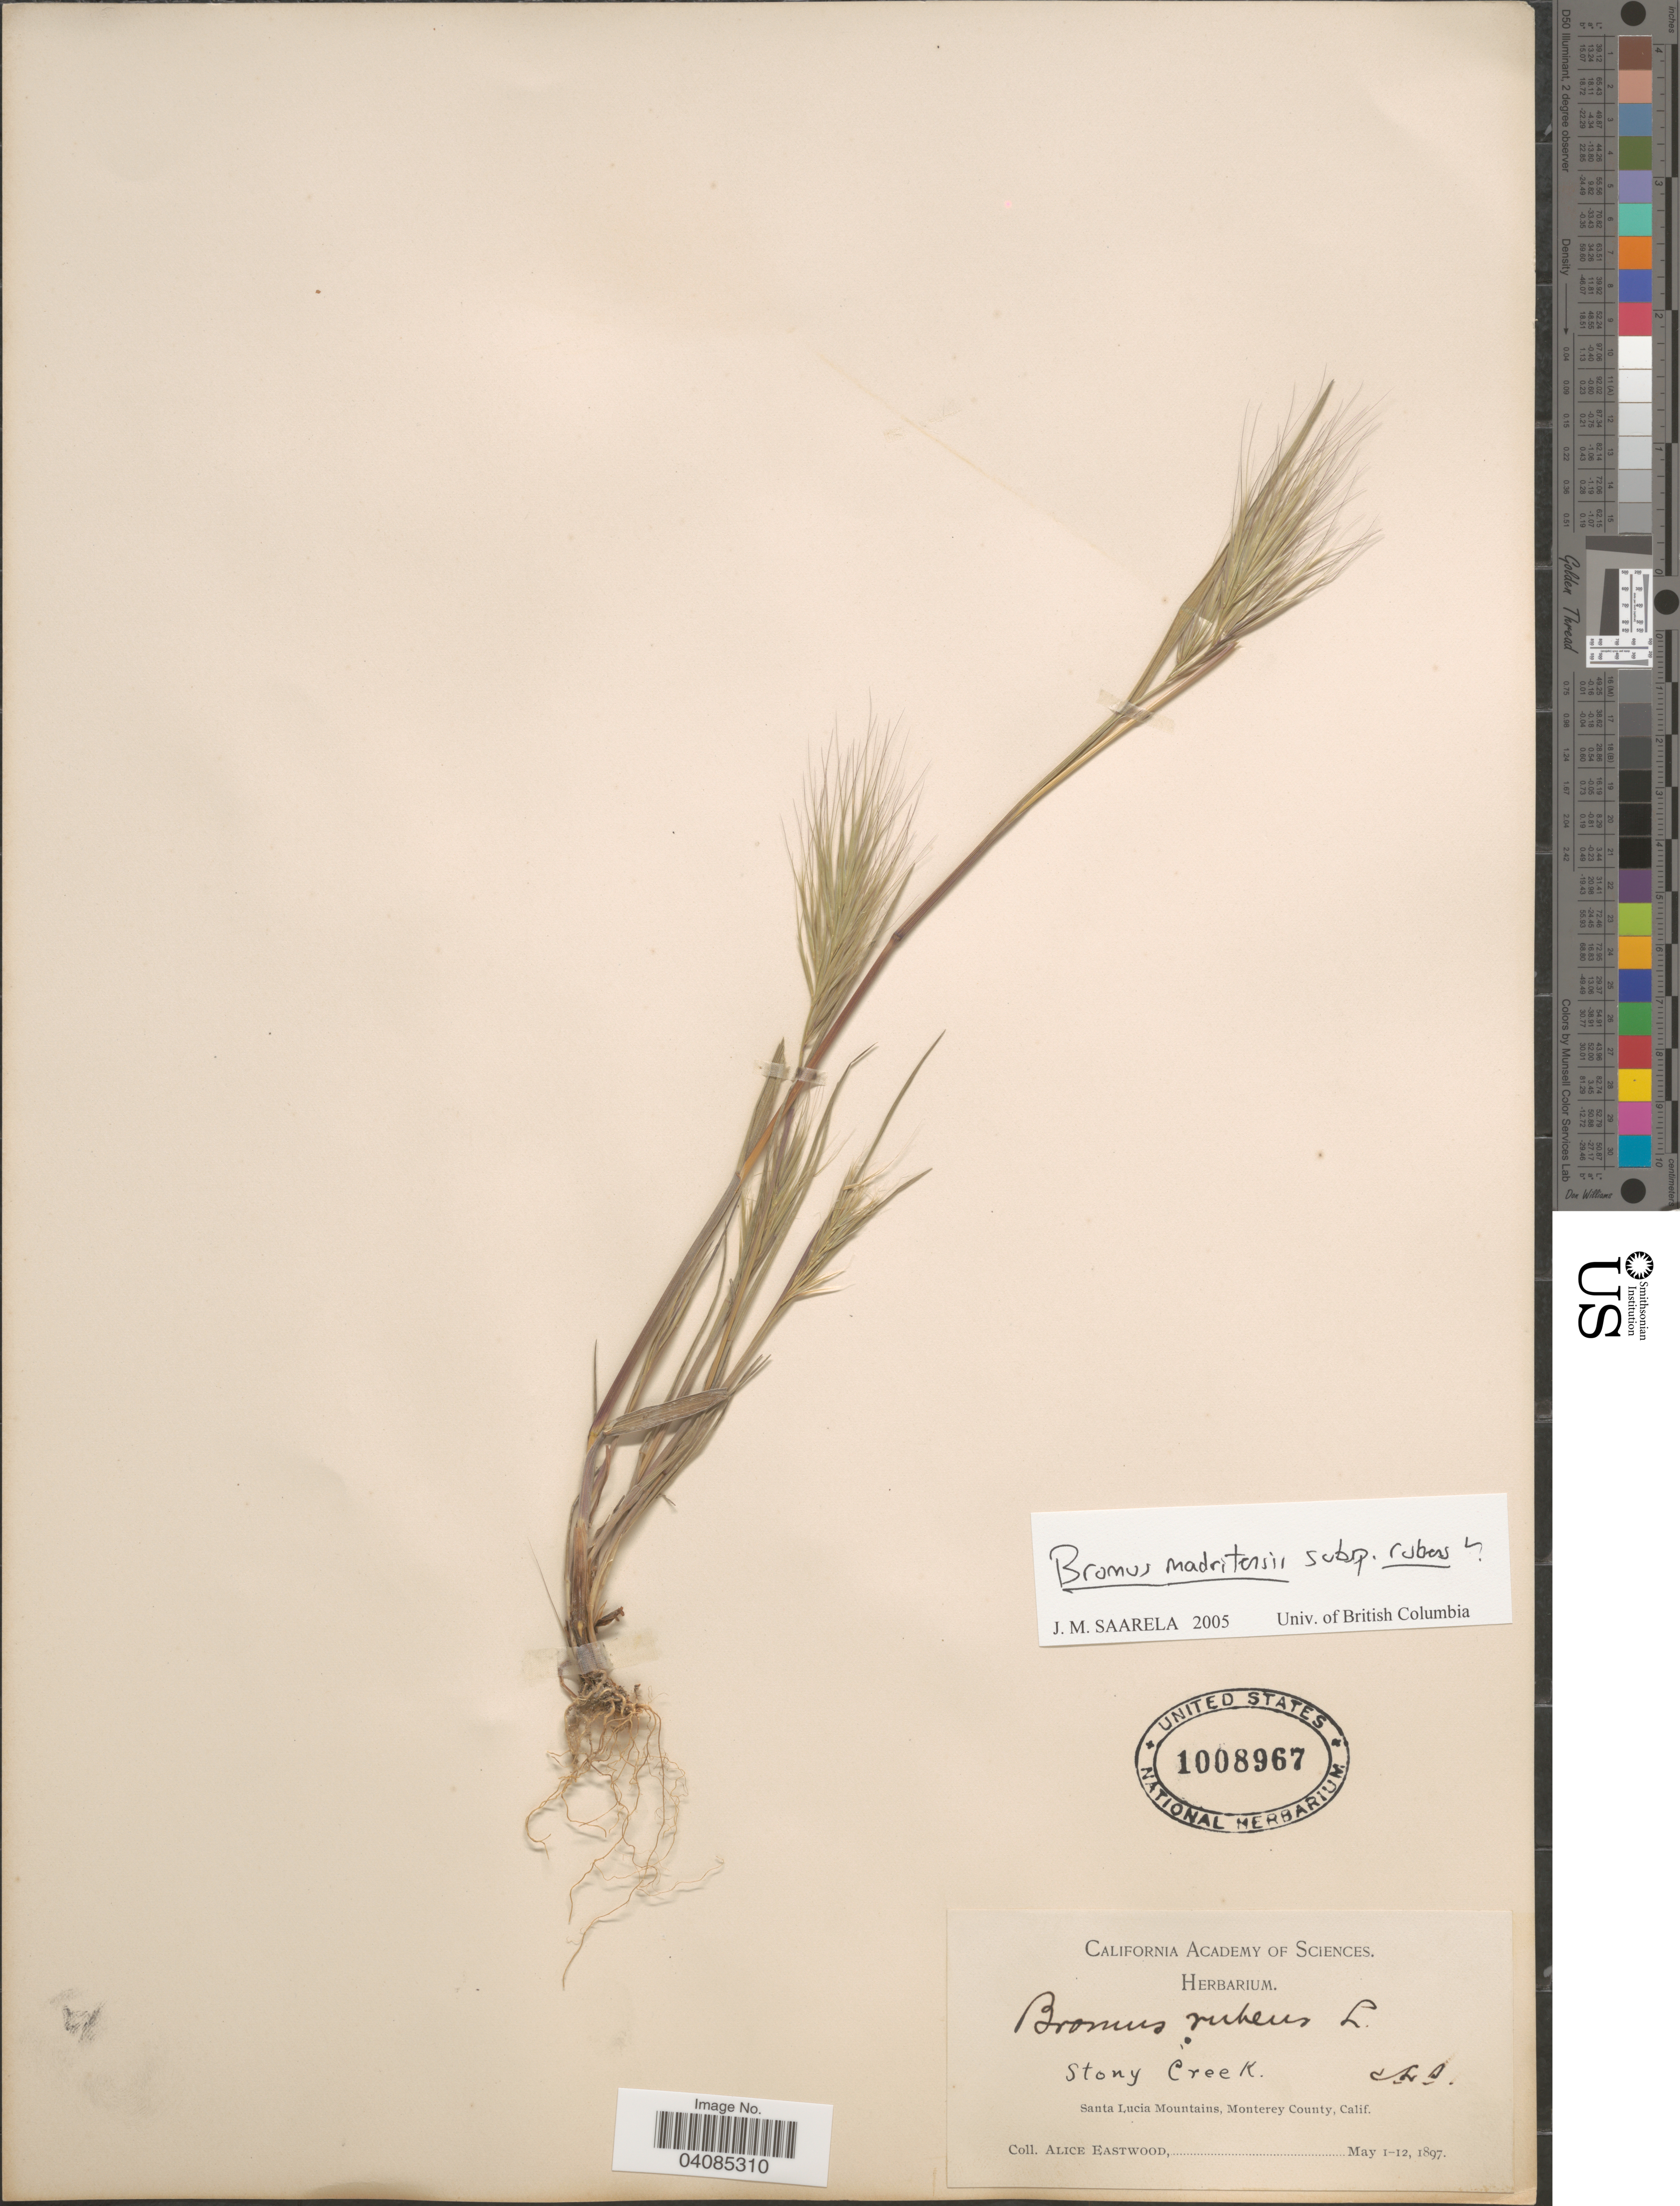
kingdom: Plantae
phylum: Tracheophyta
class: Liliopsida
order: Poales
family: Poaceae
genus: Bromus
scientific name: Bromus rubens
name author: L.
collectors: A. Eastwood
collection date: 1897-05-01/1897-05-12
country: United States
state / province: California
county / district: Monterey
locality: Stony Creek. Santa Lucia Mountains, Monterey County.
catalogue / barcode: US 1008967